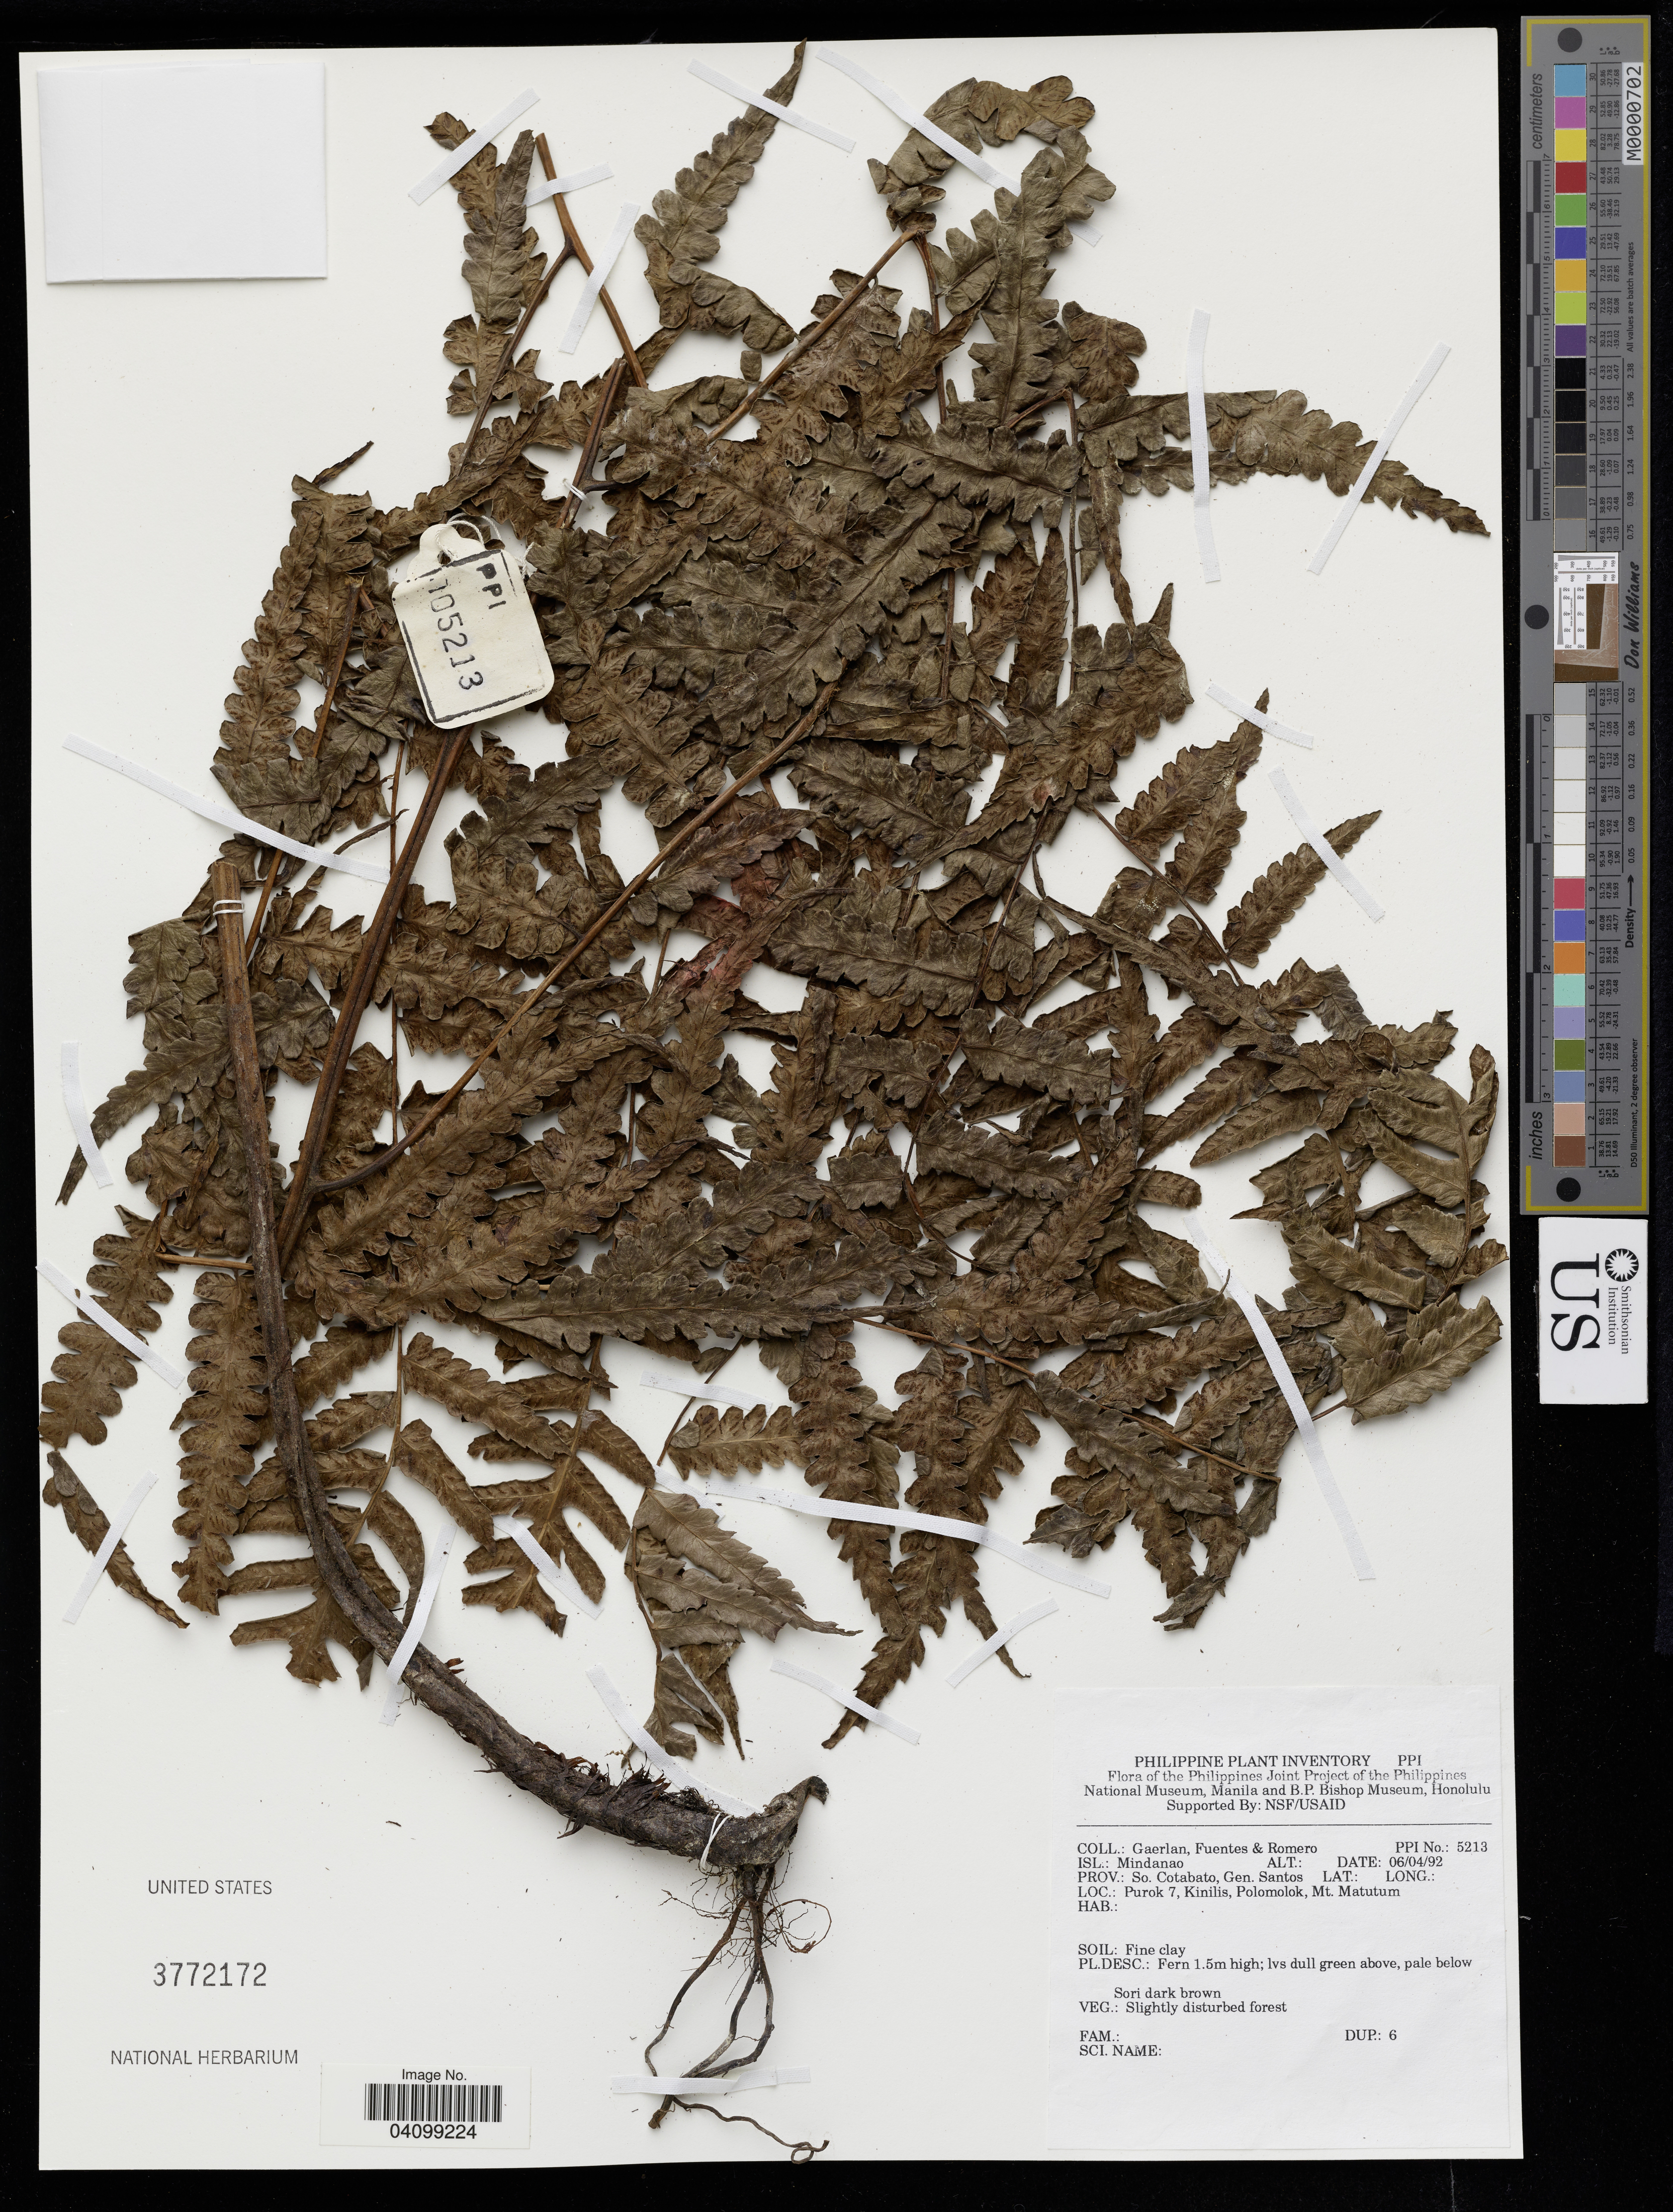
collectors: Gaerlan, -. Fuentes & -. Romero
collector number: PPI No. 5213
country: Philippines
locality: Isl.: Mindanao. Prov.: S. Cotabato, Gen. Santos. Purok 7, Kinilis, Polomolok, Mt. Matutum.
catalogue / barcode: US 3772172